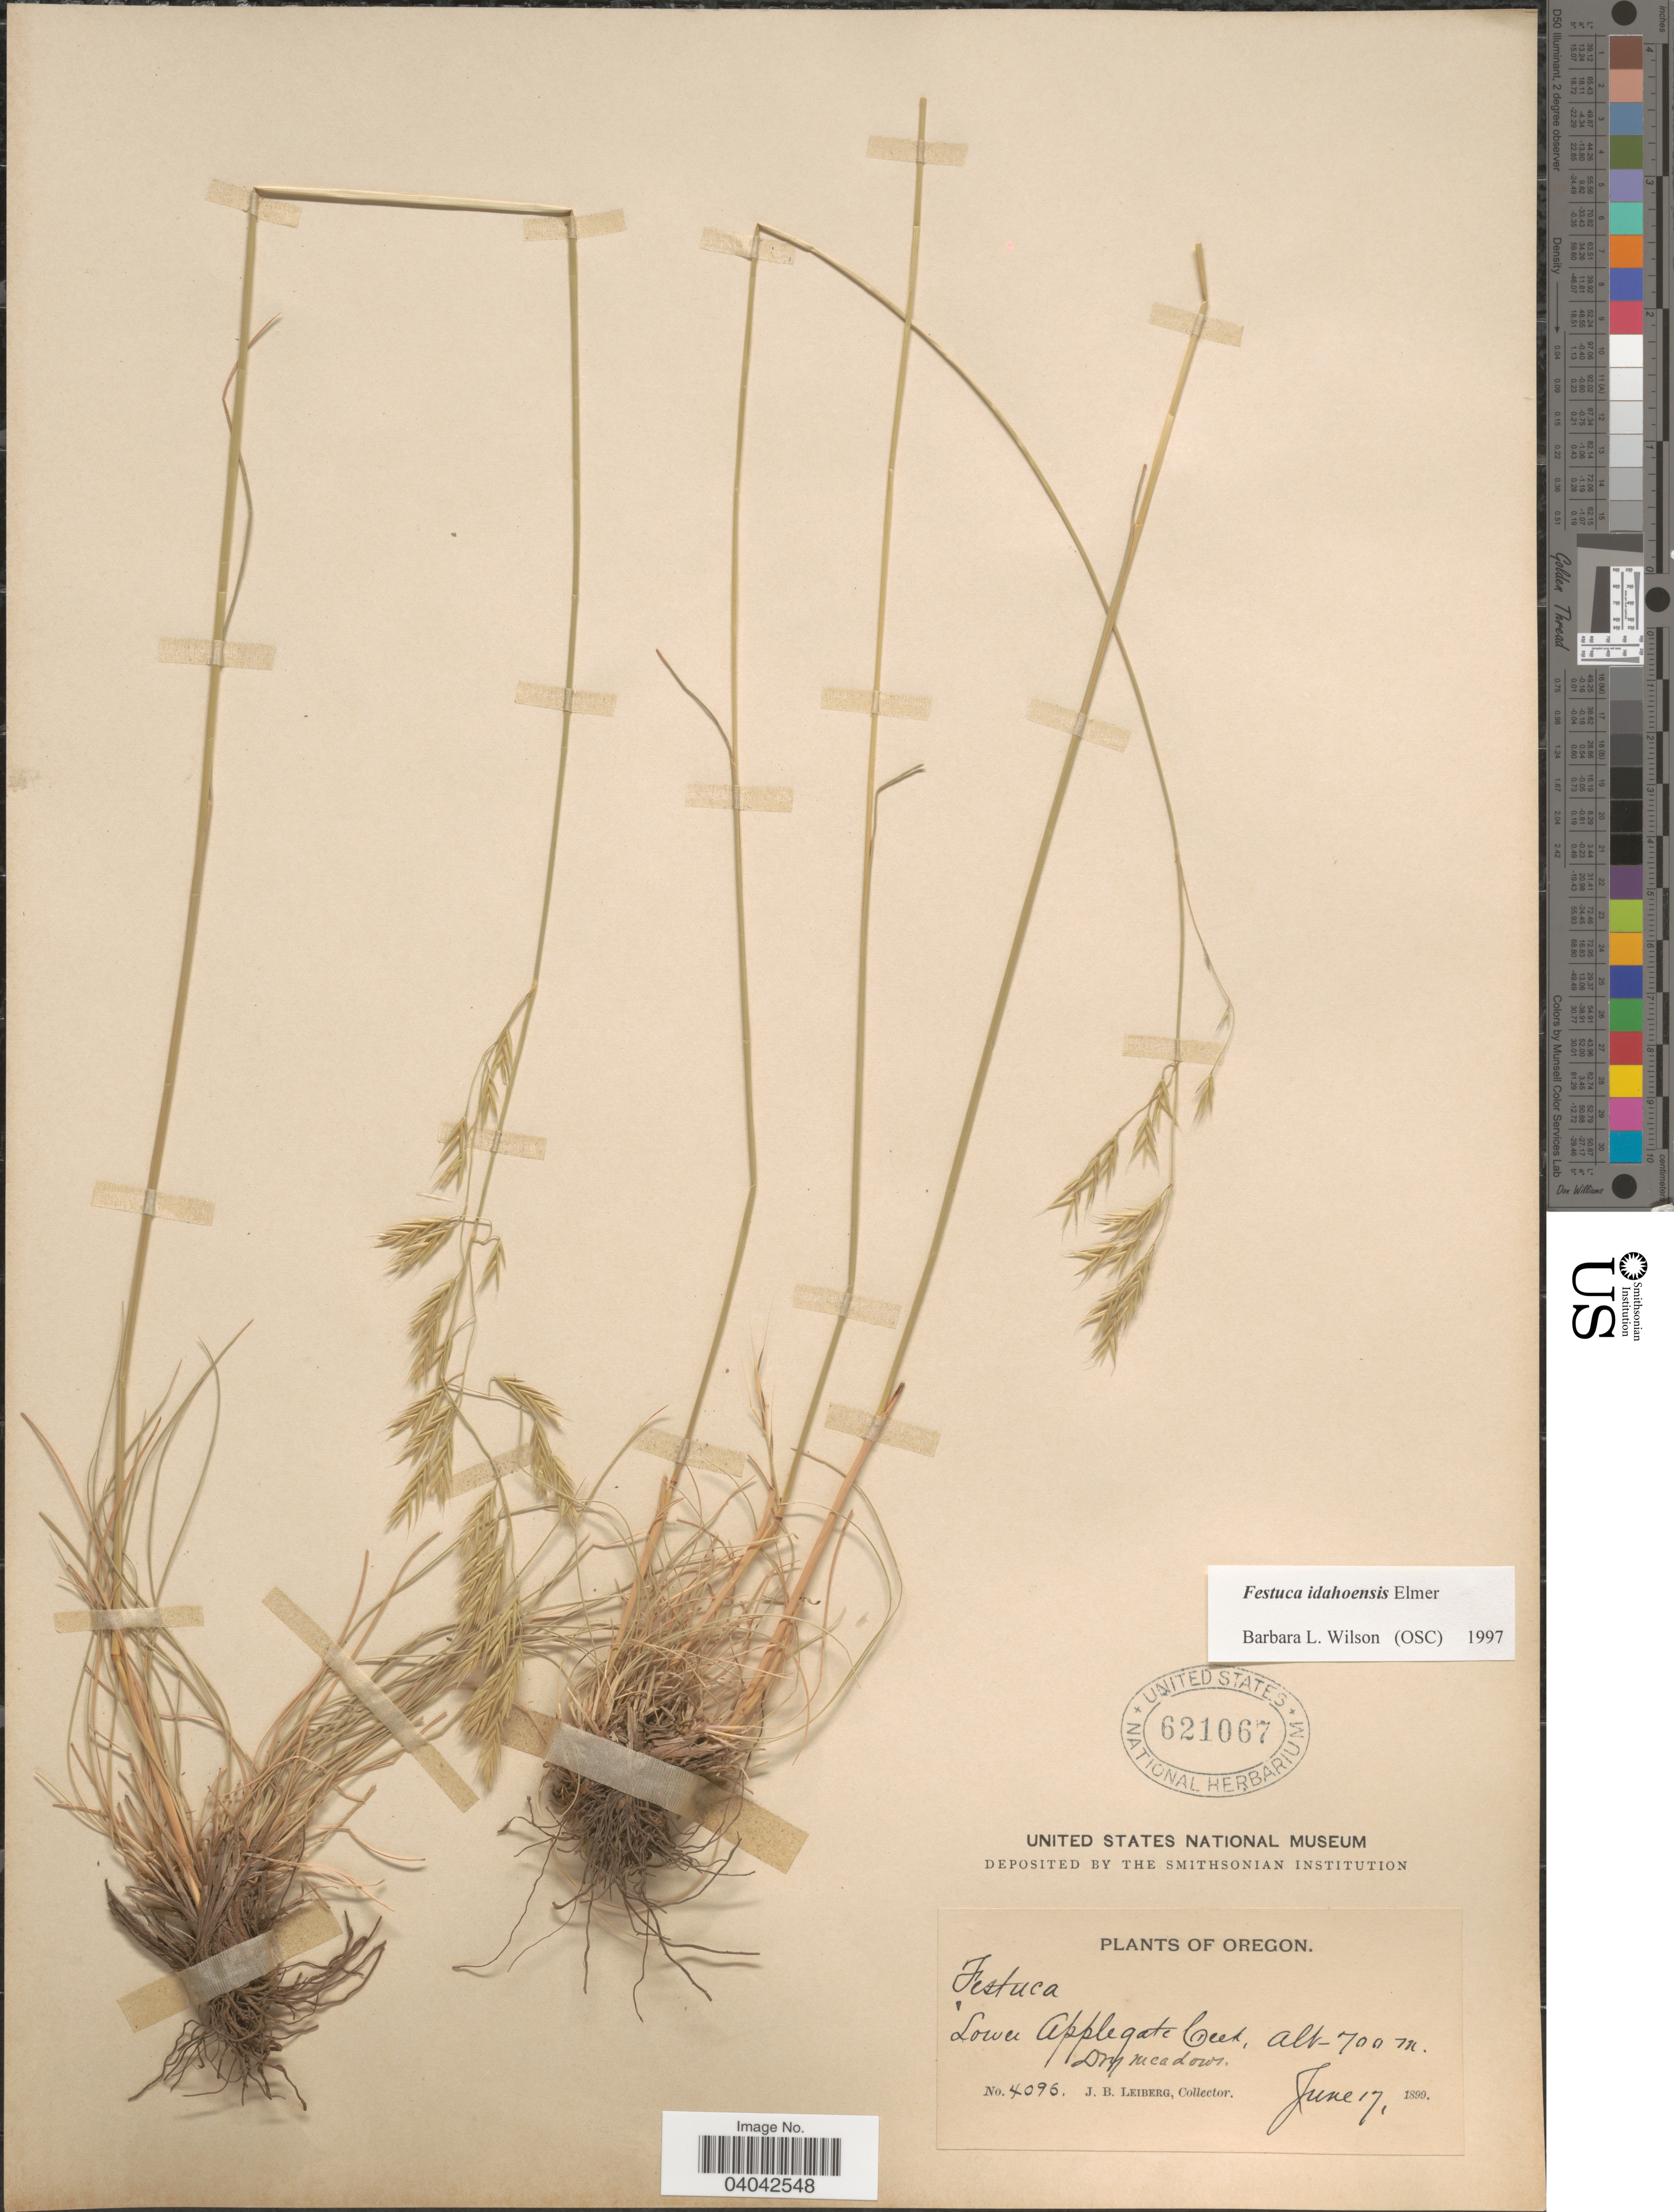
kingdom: Plantae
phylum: Tracheophyta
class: Liliopsida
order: Poales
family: Poaceae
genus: Festuca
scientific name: Festuca idahoensis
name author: Elmer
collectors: J. B. Leiberg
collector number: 4096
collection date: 1899-06-17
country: United States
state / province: Oregon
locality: Lower Applegate Creek.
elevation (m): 700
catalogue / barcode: US 621067